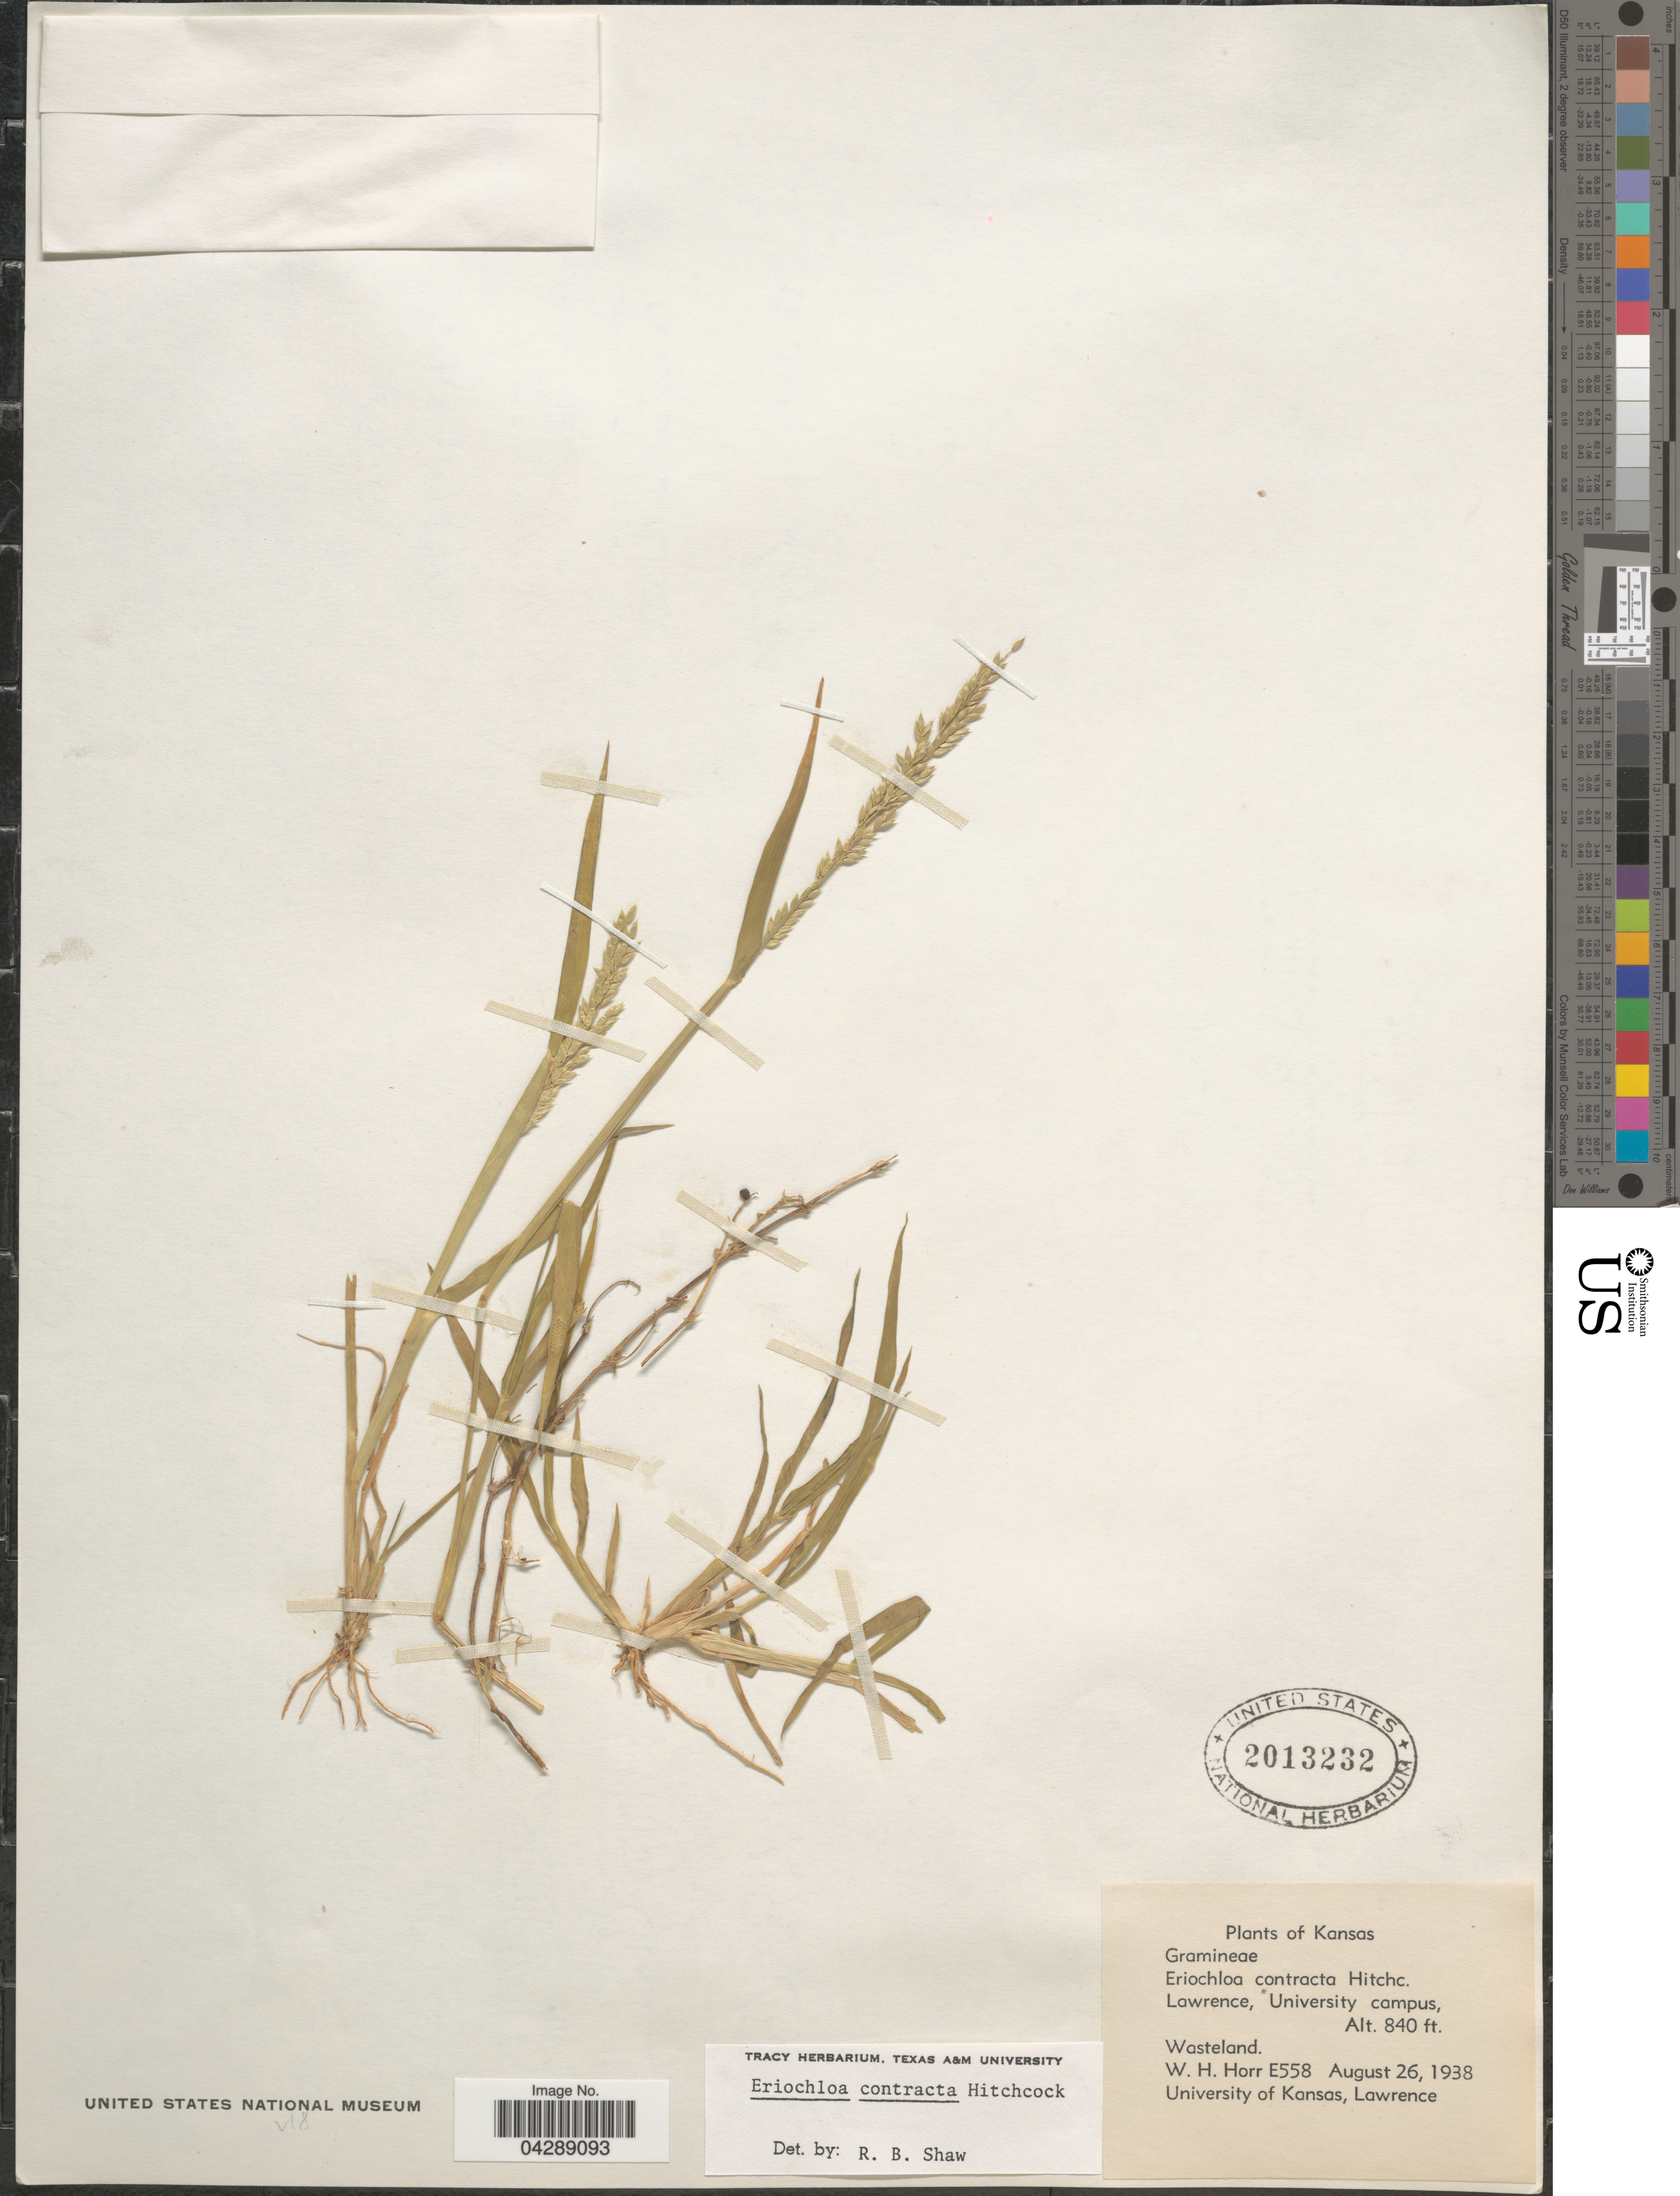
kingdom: Plantae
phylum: Tracheophyta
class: Liliopsida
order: Poales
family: Poaceae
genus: Eriochloa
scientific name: Eriochloa contracta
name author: Hitchc.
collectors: W. H. Horr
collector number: E558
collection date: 1938-08-26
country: United States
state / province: Kansas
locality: Lawrence, University campus.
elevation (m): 256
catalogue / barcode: US 2013232